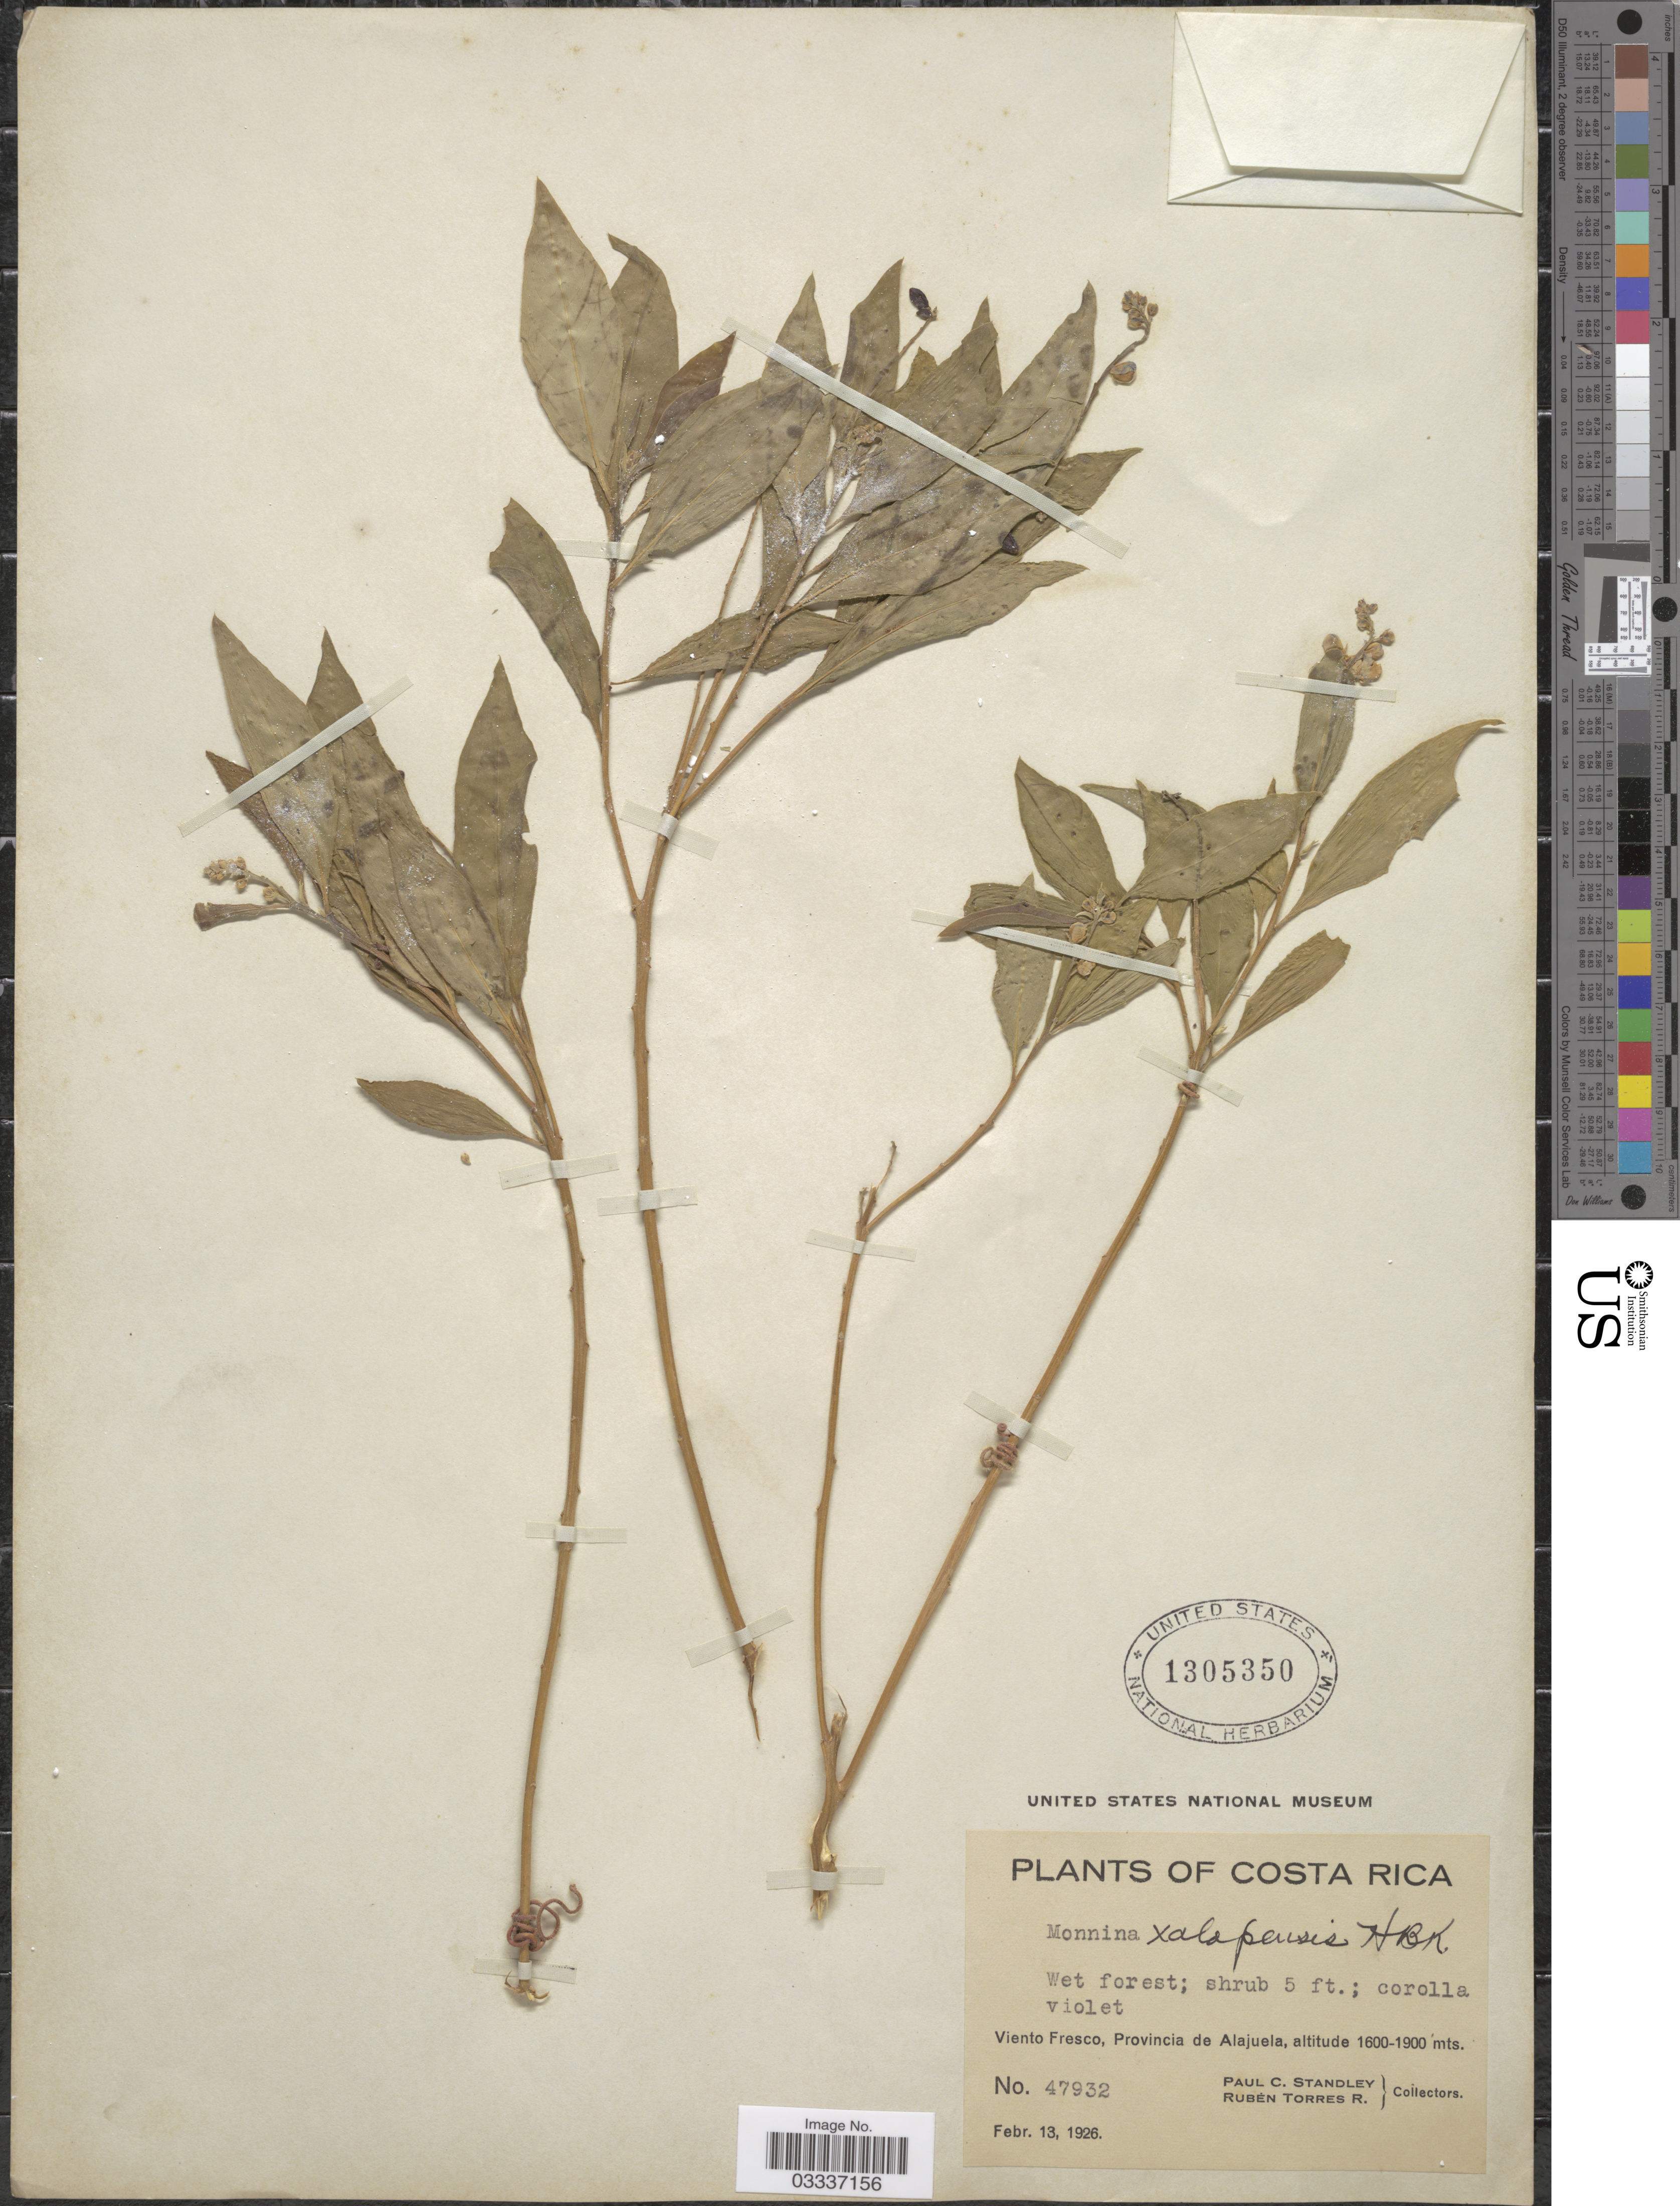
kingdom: Plantae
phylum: Tracheophyta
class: Magnoliopsida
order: Fabales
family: Polygalaceae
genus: Monnina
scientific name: Monnina xalapensis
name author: Kunth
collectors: P. C. Standley & R. Torres Rojas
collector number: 47932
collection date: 1926-02-13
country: Costa Rica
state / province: Alajuela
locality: Viento Fresco.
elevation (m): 1600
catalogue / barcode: US 1305350